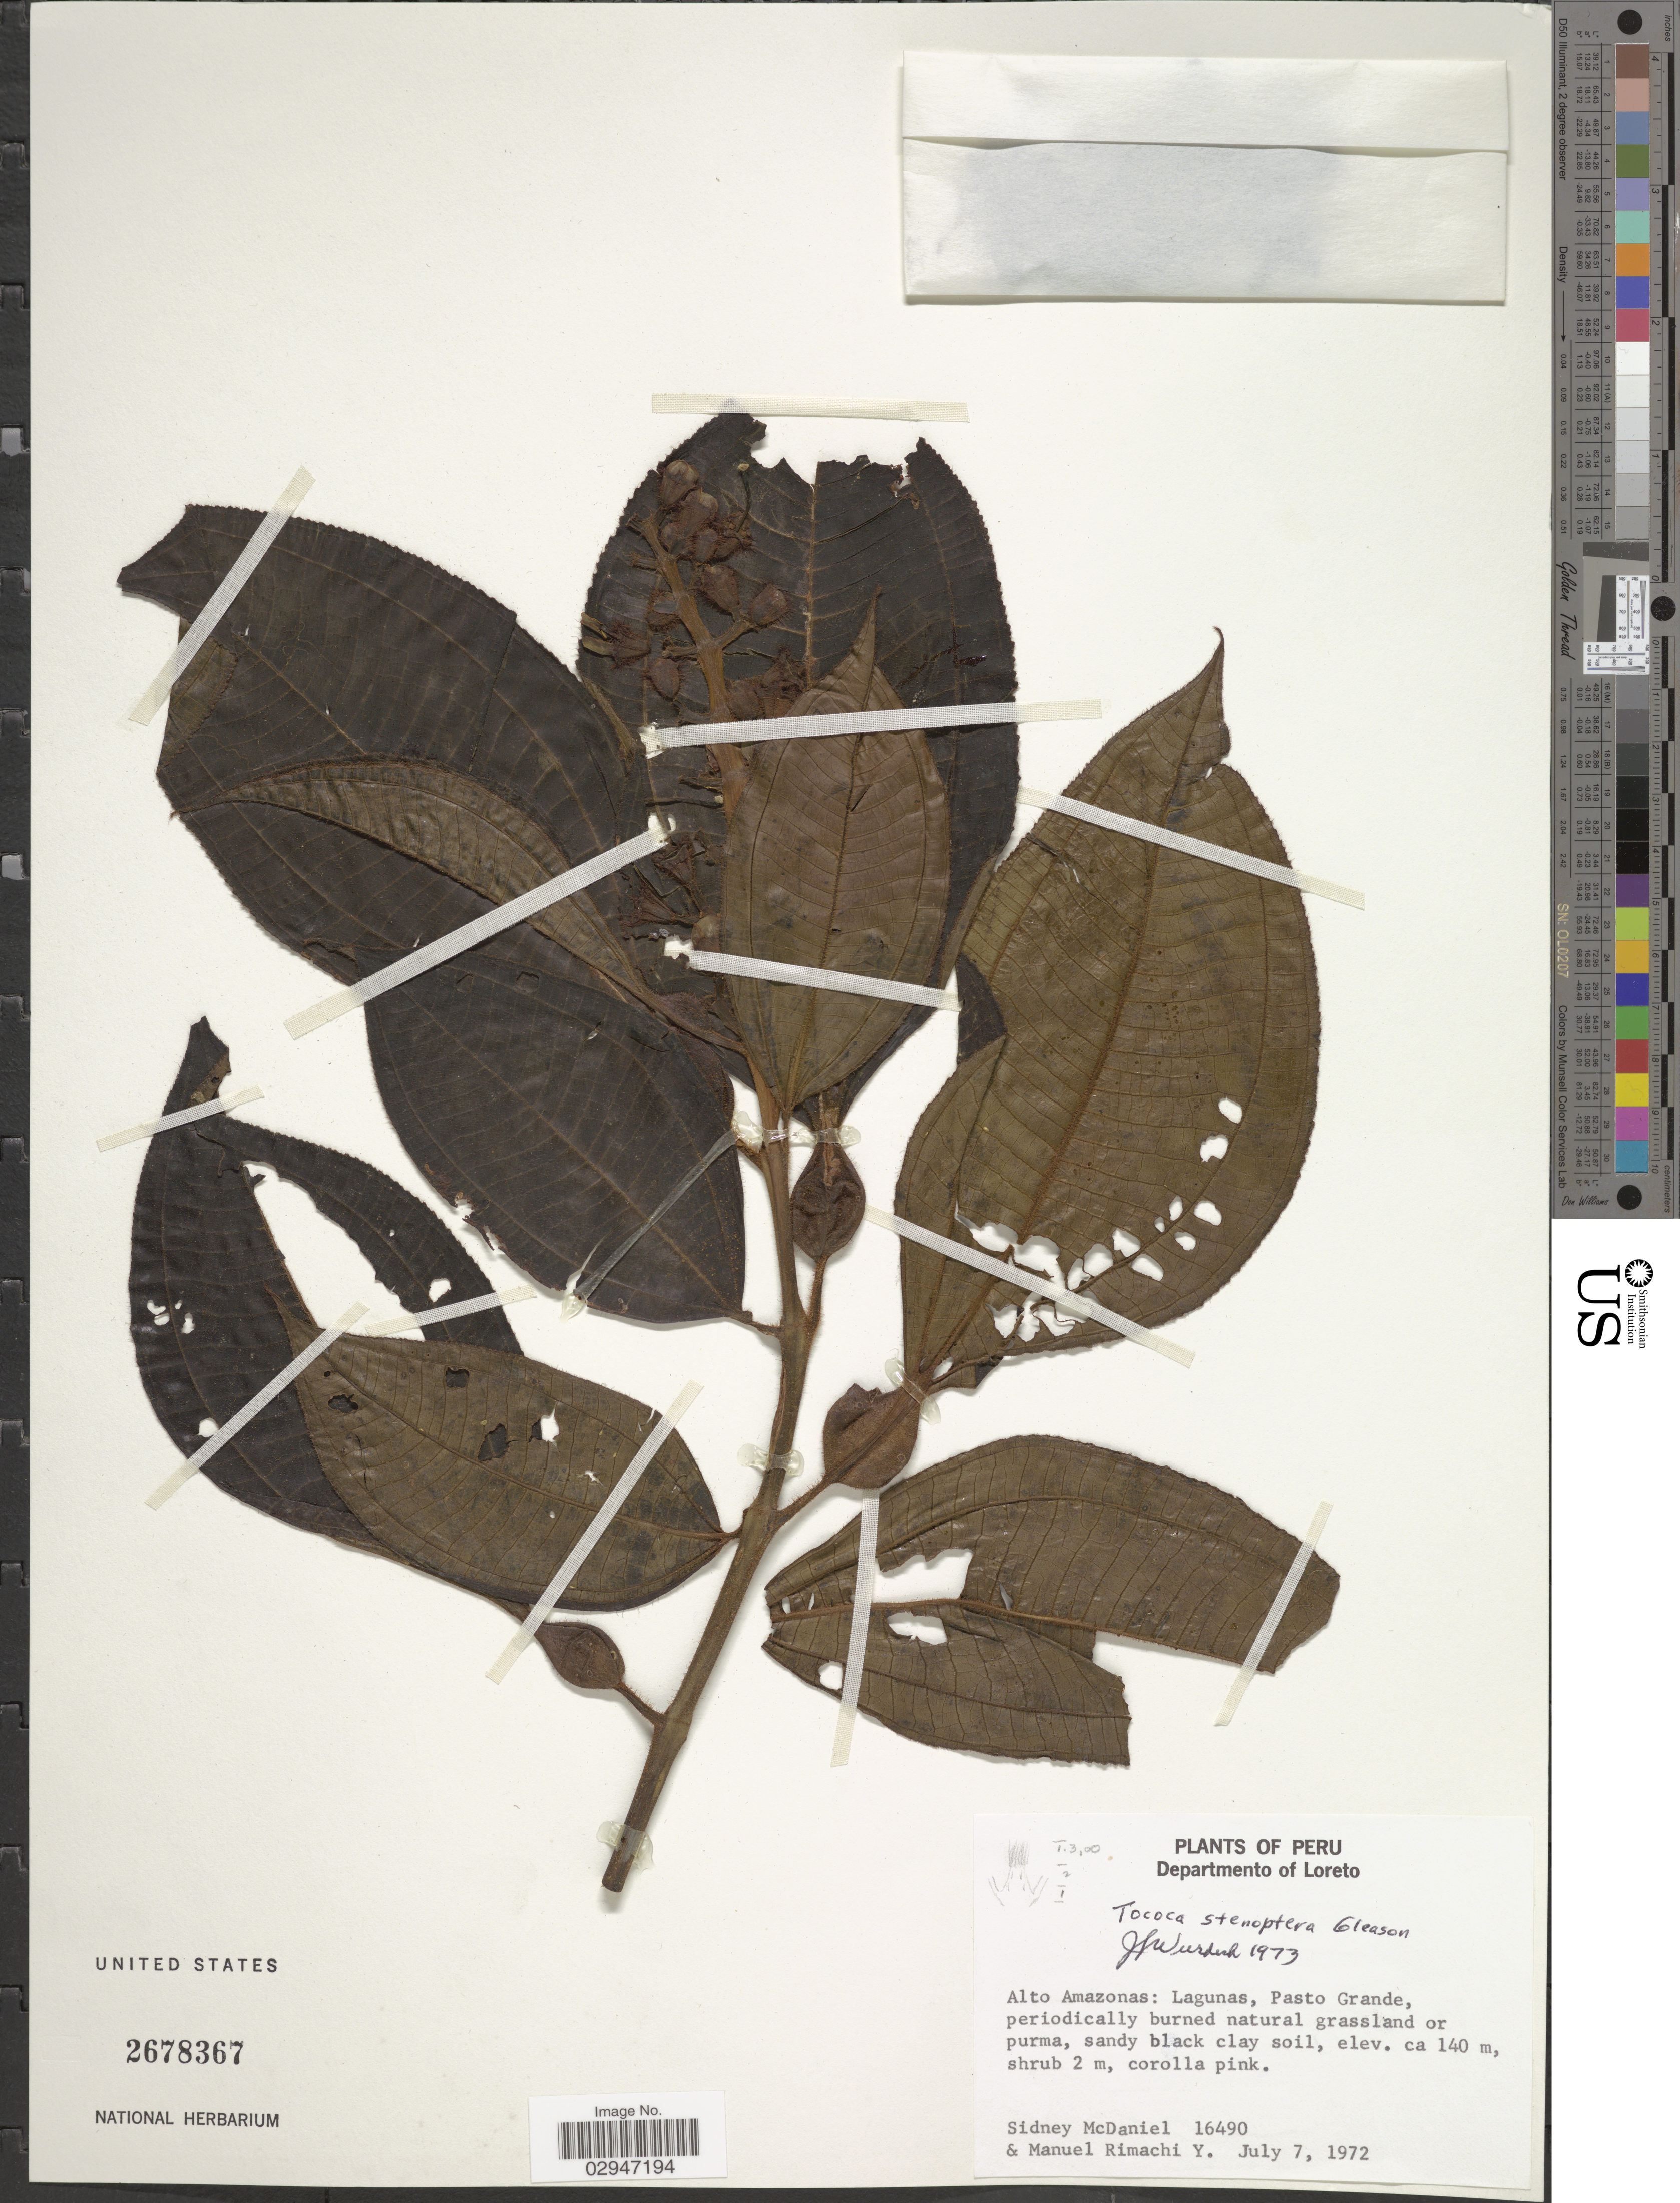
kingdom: Plantae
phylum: Tracheophyta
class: Magnoliopsida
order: Myrtales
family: Melastomataceae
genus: Tococa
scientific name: Tococa stenoptera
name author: Gleason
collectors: S. McDaniel & M. Rimachi Y.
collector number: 16490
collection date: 1972-07-07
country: Peru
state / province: Loreto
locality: Departmento of Loreto. Alto Amazonas: Lagunas, Pasto Grande.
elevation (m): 140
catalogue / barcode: US 2678367